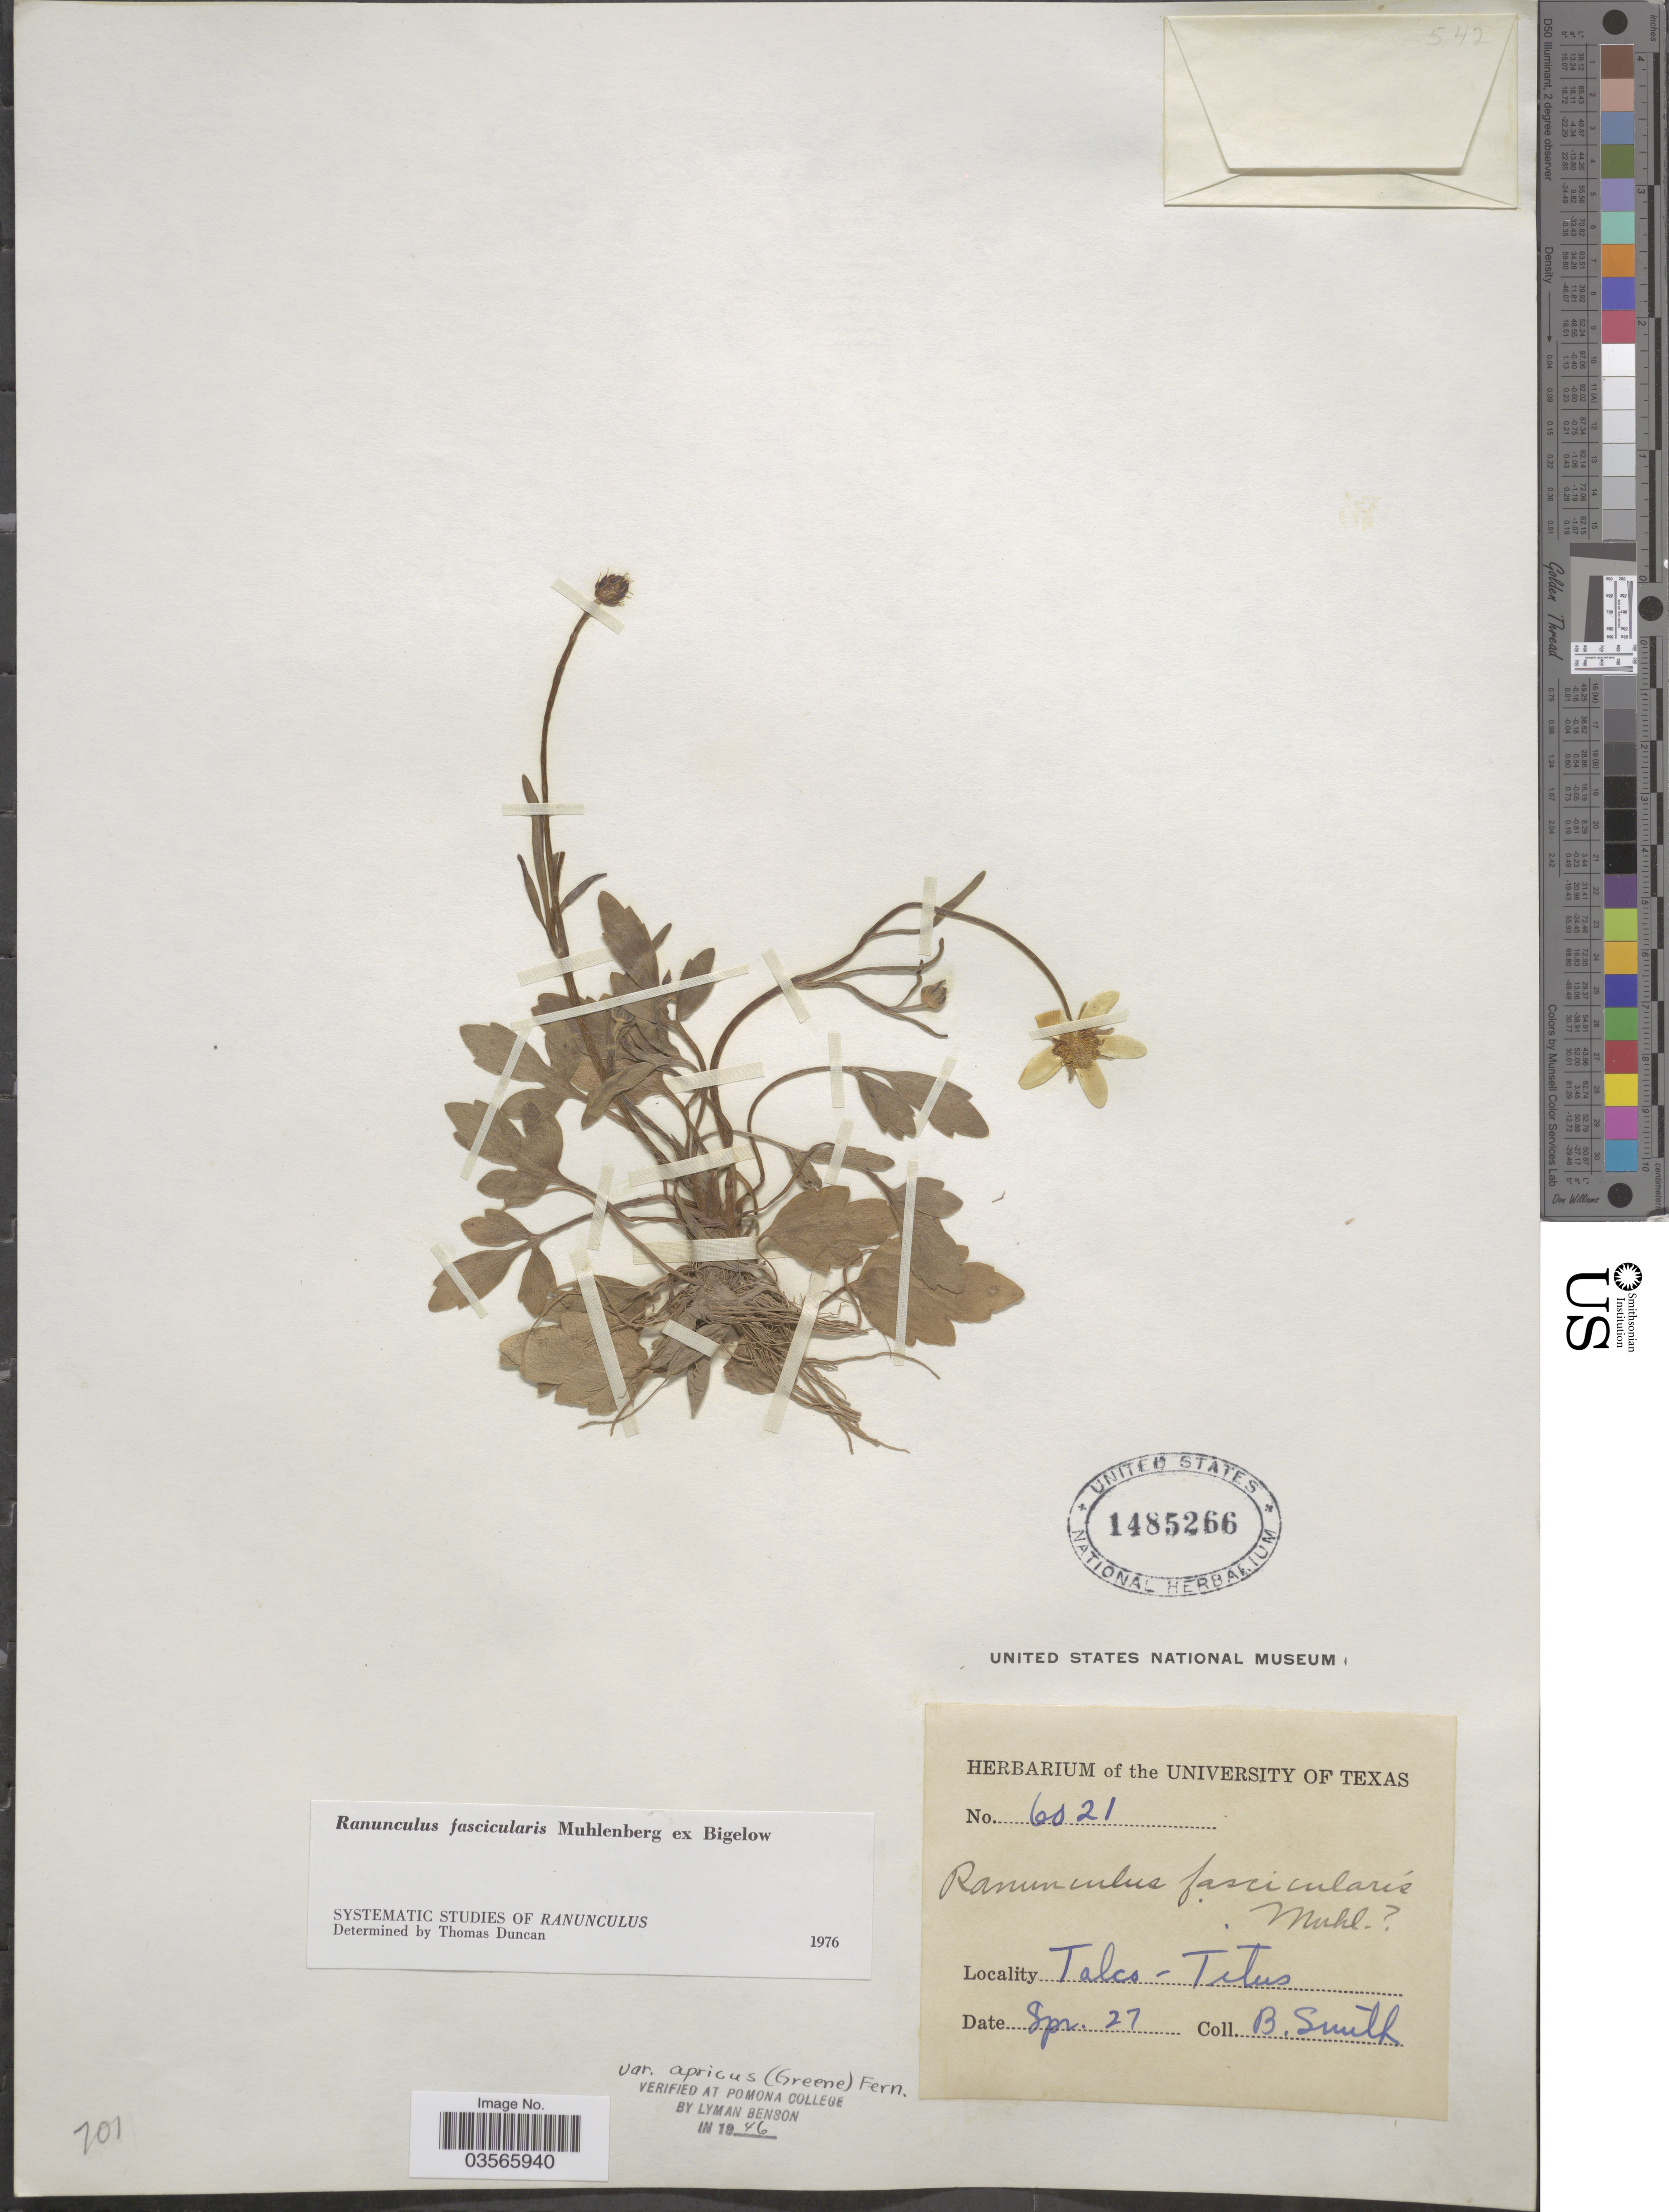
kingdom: Plantae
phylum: Tracheophyta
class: Magnoliopsida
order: Ranunculales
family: Ranunculaceae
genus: Ranunculus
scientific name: Ranunculus fascicularis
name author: Muhl. ex Bigelow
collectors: B. D. Smith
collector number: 6021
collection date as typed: Transcribed d/m/y: /4/27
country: United States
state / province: Texas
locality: Talco-Titus.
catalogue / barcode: US 1485266